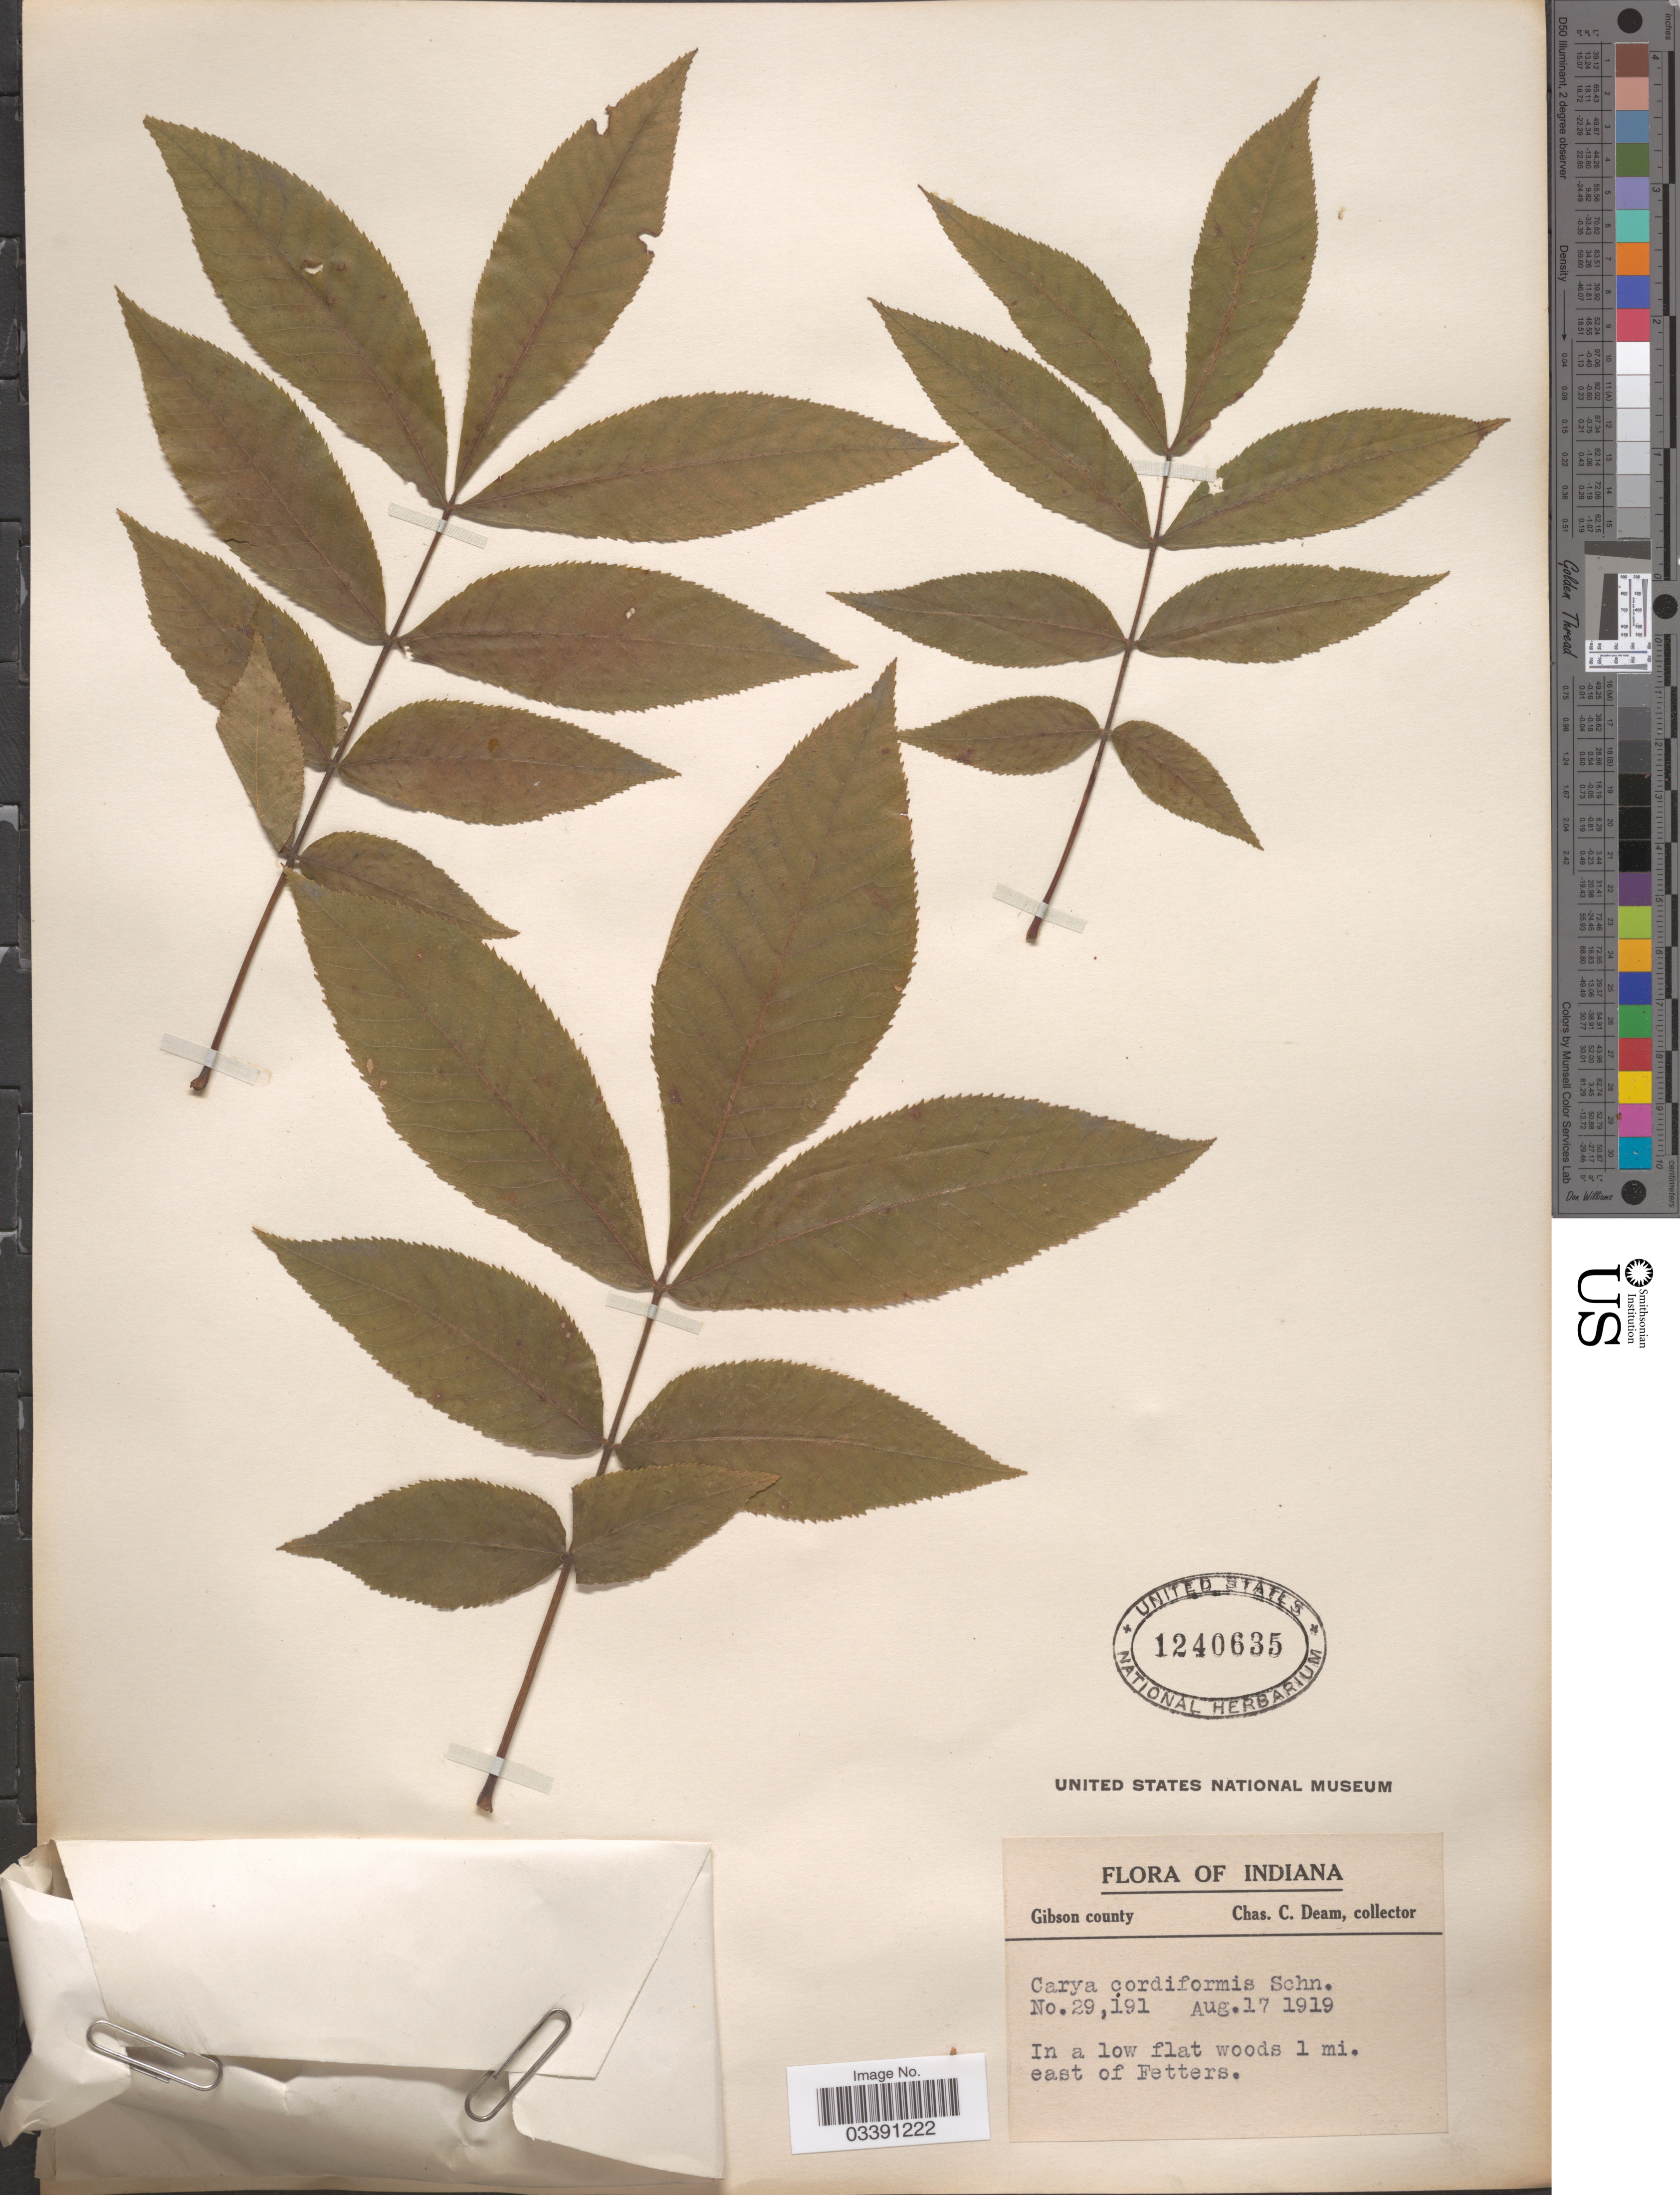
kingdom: Plantae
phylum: Tracheophyta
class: Magnoliopsida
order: Fagales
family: Juglandaceae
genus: Carya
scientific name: Carya cordiformis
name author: (Wangenh.) K. Koch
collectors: C. C. Deam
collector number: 29191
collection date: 1919-08-17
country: United States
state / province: Indiana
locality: Gibson County. In a low flat woods 1 mi. east of Fetters.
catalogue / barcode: US 1240635